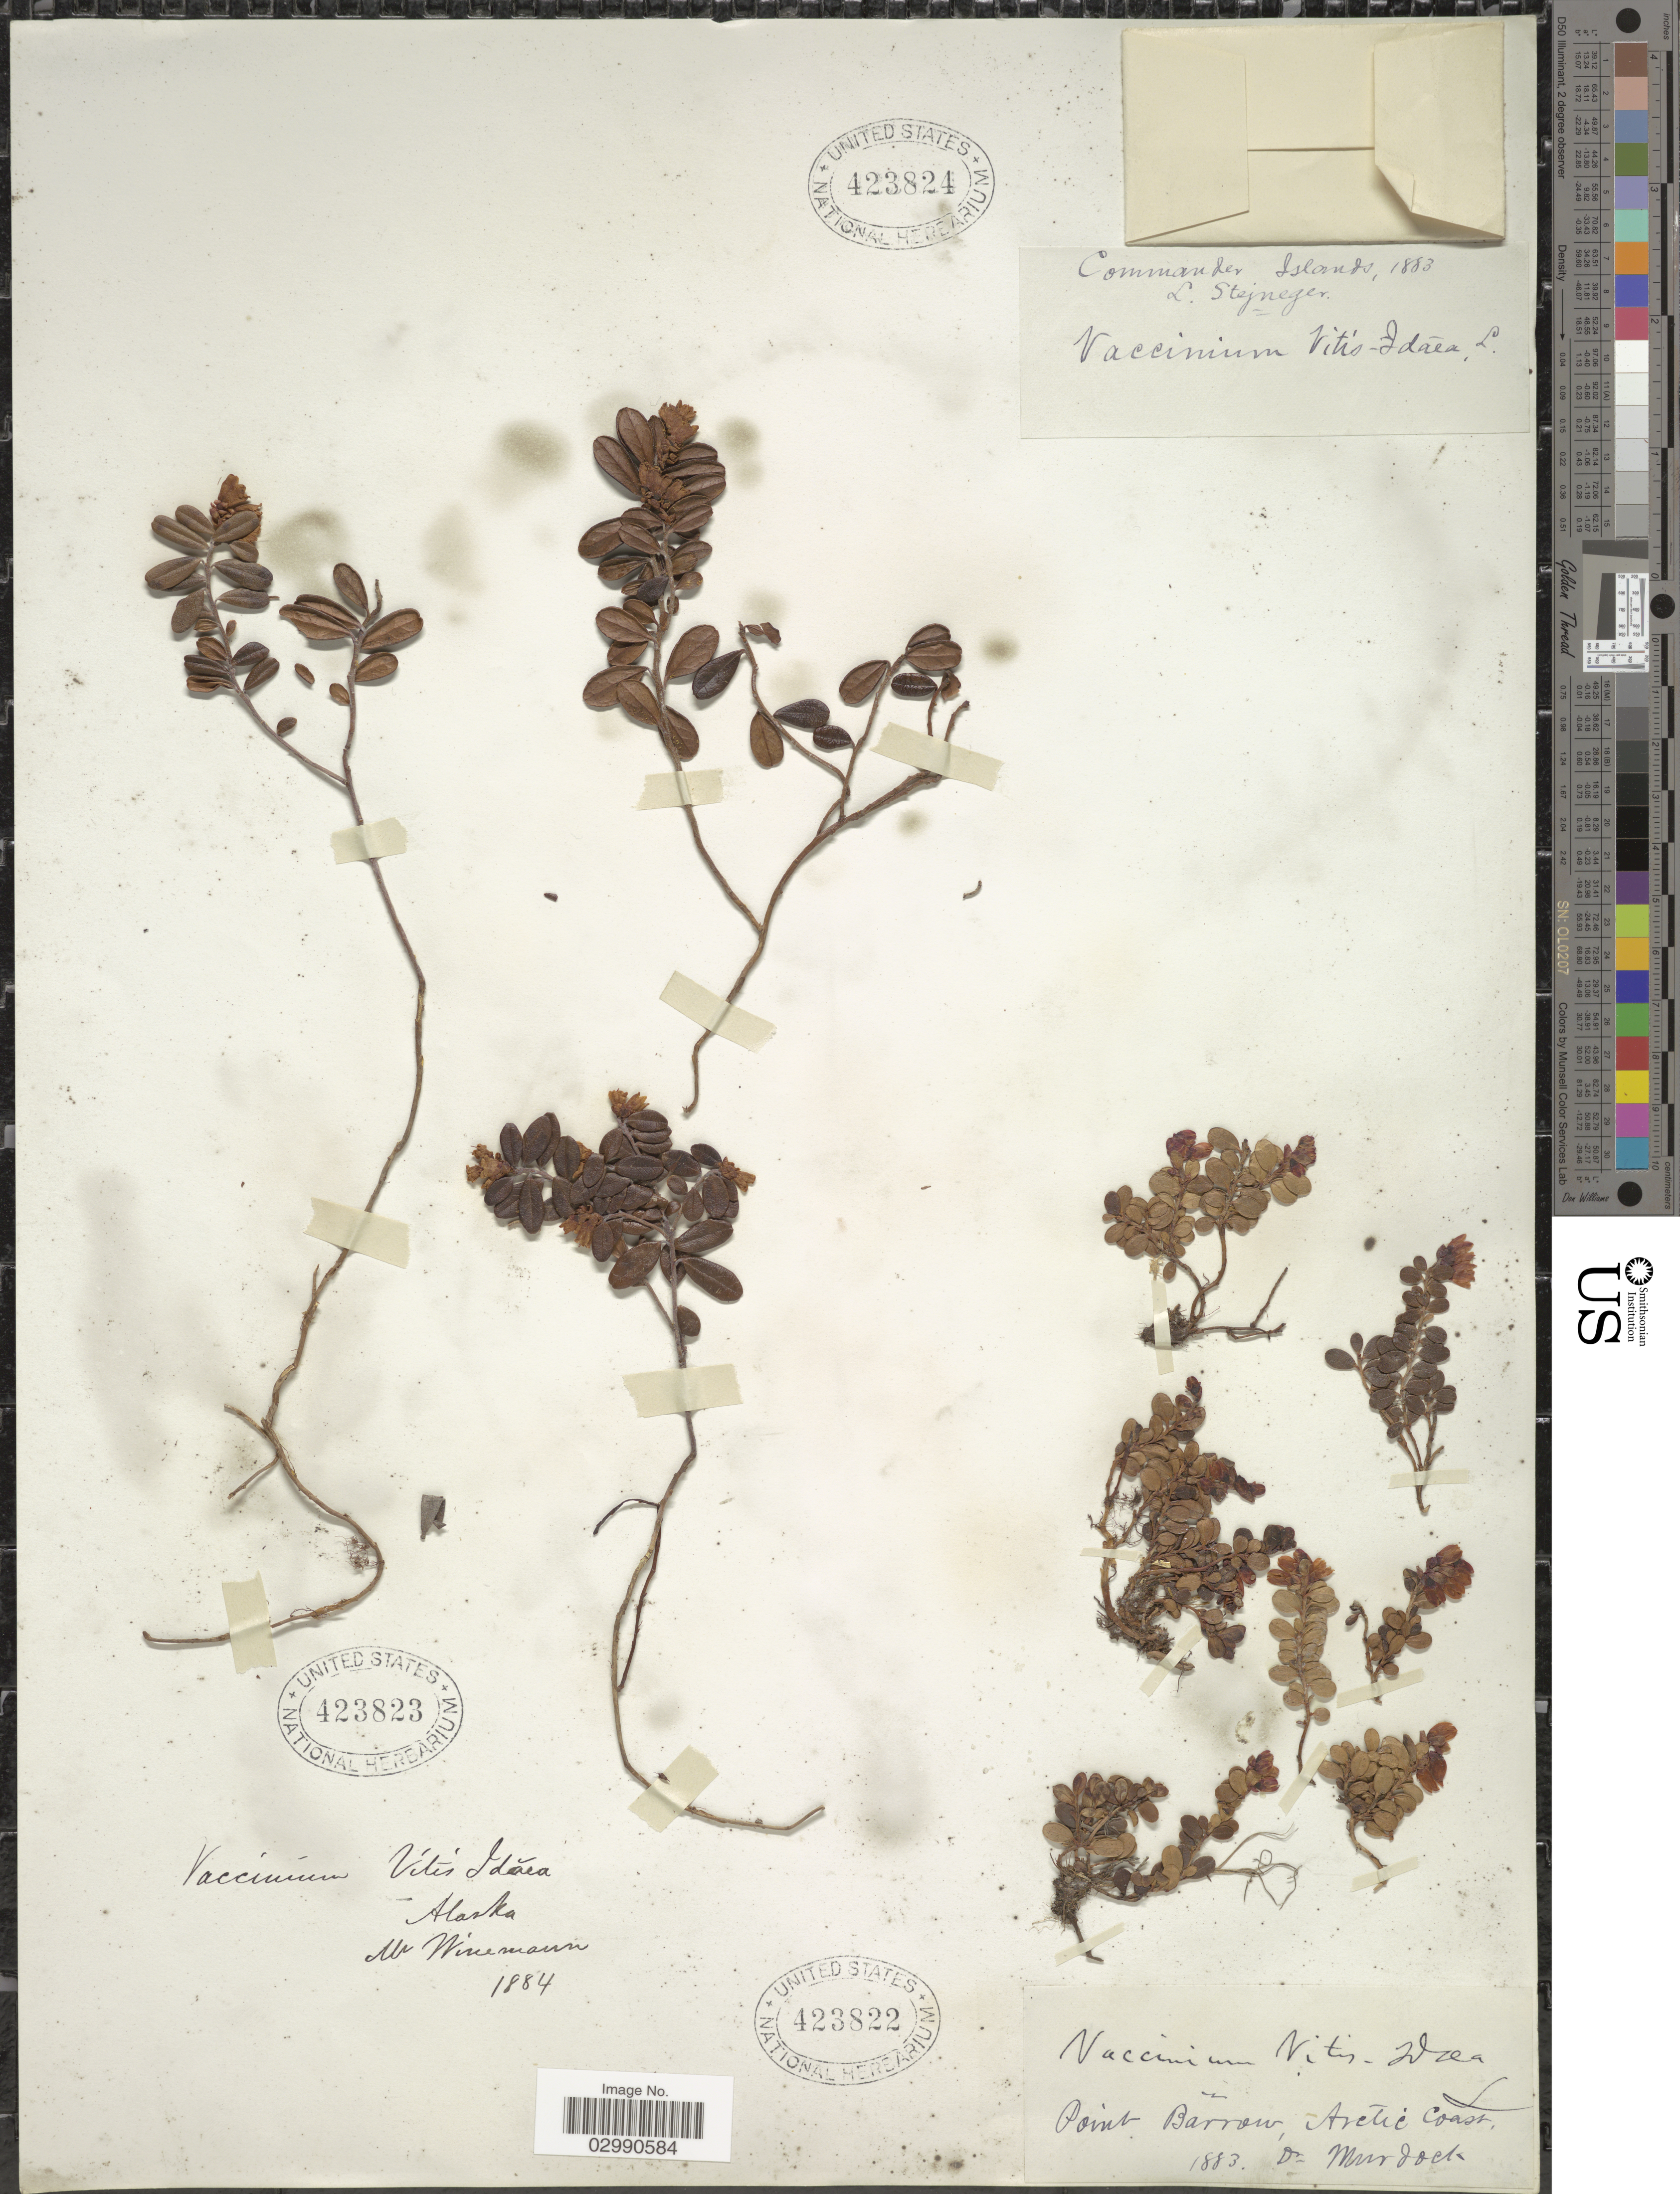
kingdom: Plantae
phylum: Tracheophyta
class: Magnoliopsida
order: Ericales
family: Ericaceae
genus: Vaccinium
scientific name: Vaccinium vitis-idaea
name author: L.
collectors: -. Murdock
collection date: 1883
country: United States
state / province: Alaska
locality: Point Barrow, Arctic Coast.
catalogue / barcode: US 423822